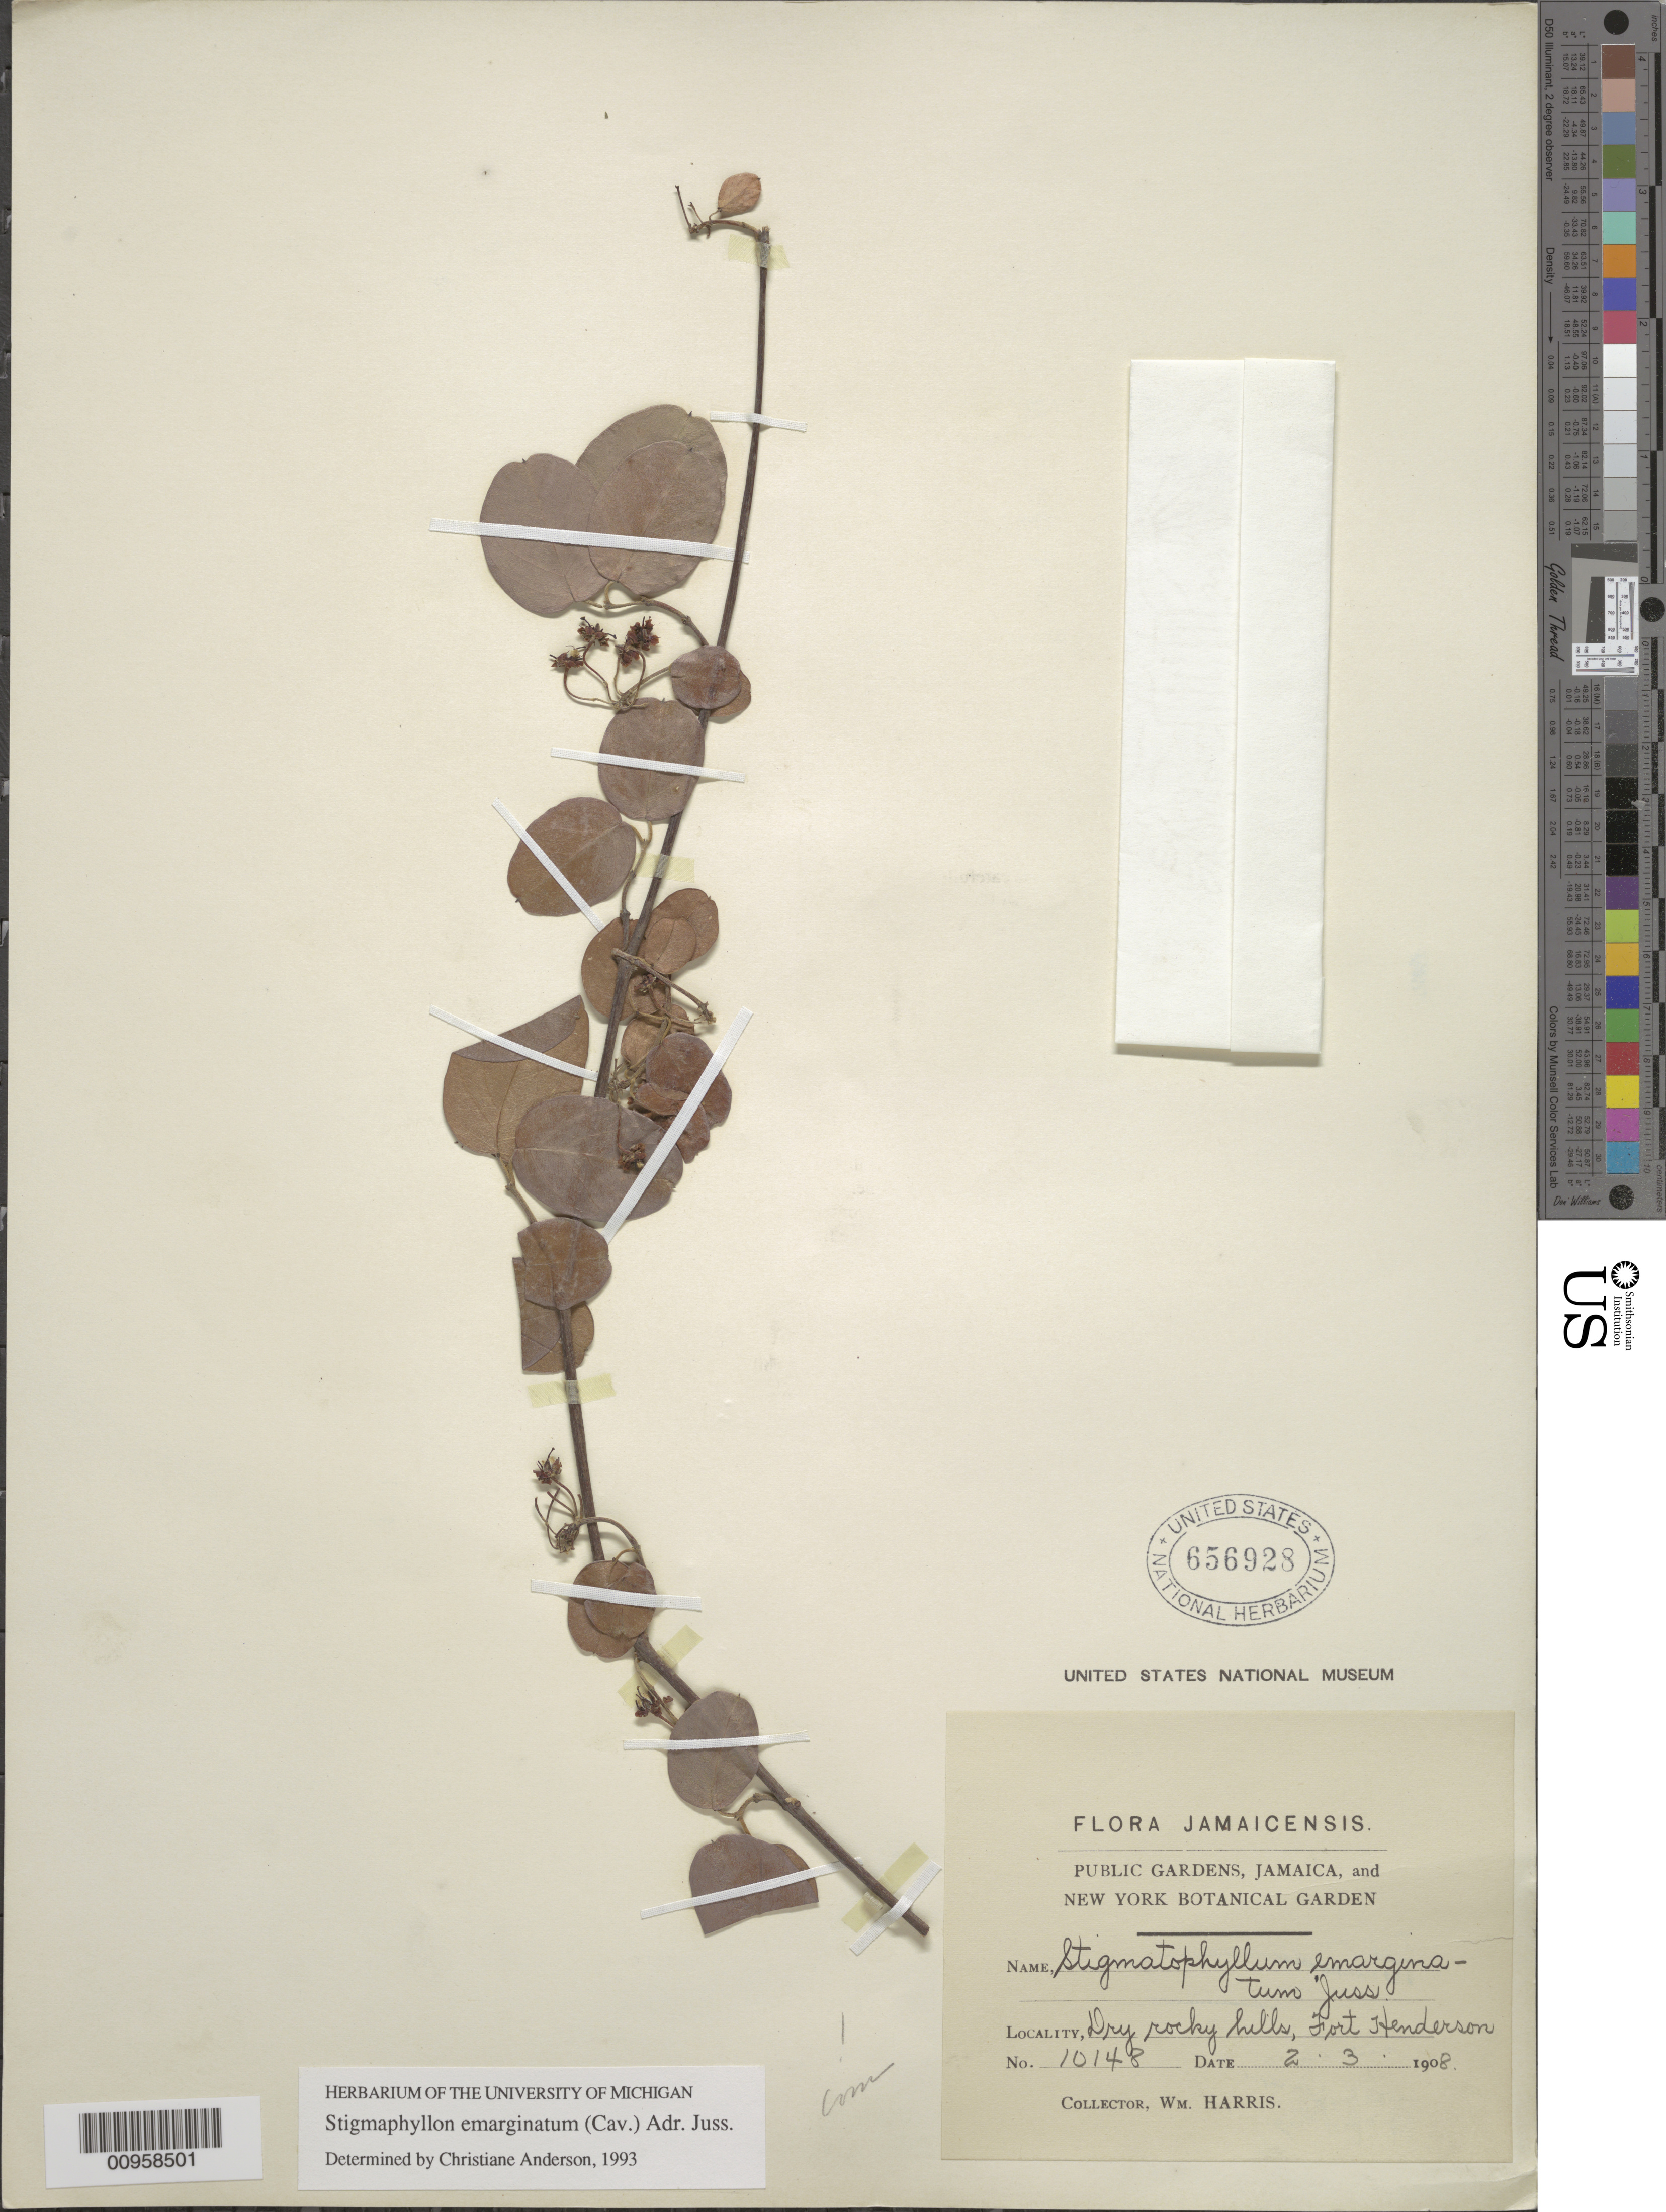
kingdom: Plantae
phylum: Tracheophyta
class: Magnoliopsida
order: Malpighiales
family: Malpighiaceae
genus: Stigmaphyllon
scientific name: Stigmaphyllon emarginatum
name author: (Cav.) A. Juss.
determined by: Anderson, C.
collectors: W. H. Harris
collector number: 10148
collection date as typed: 02 Mar 1908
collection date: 1908-03-02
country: Jamaica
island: Jamaica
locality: Fort Henderson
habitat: Dry rocky hills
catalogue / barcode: US 656928